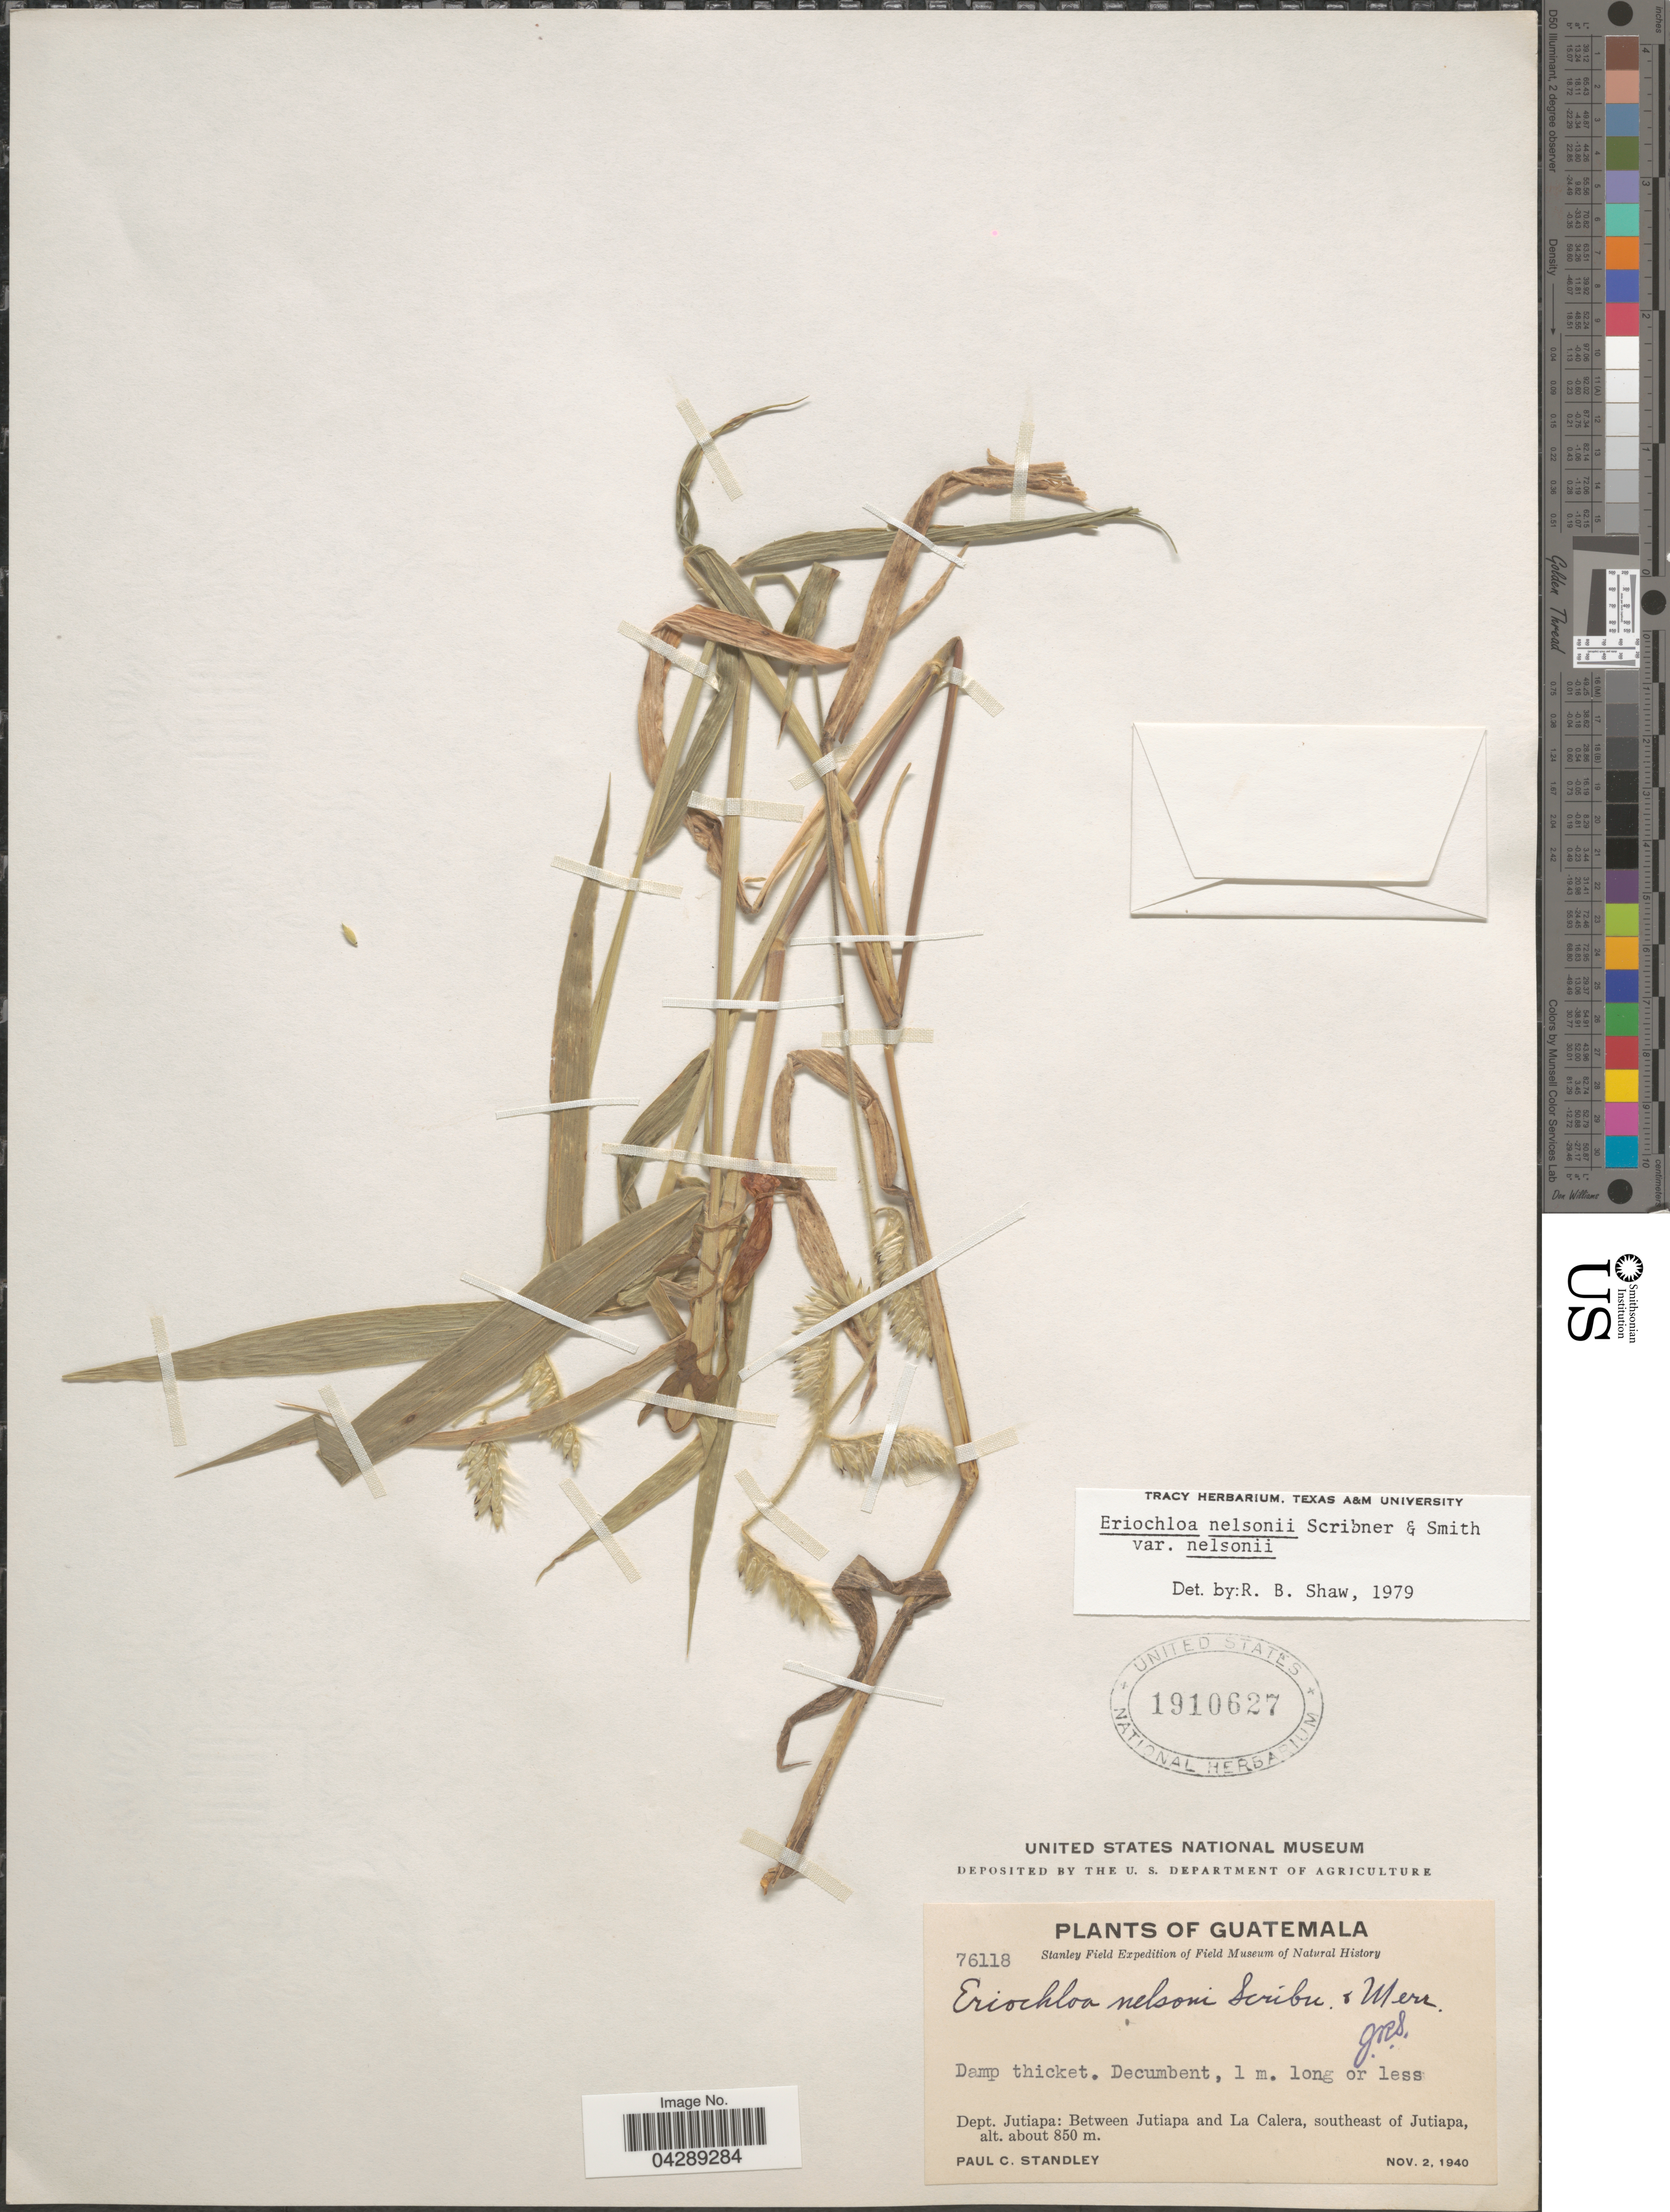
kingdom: Plantae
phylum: Tracheophyta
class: Liliopsida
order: Poales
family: Poaceae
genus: Eriochloa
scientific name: Eriochloa nelsonii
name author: Scribn. & J.G. Sm.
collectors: P. C. Standley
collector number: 76118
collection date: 1940-11-02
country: Guatemala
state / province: Jutiapa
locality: Stanley Field Expedition of Field Museum of Natural History. Dept. Jutiapa: Between Jutiapa and La Calera, southeast of Jutiapa.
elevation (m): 850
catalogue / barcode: US 1910627